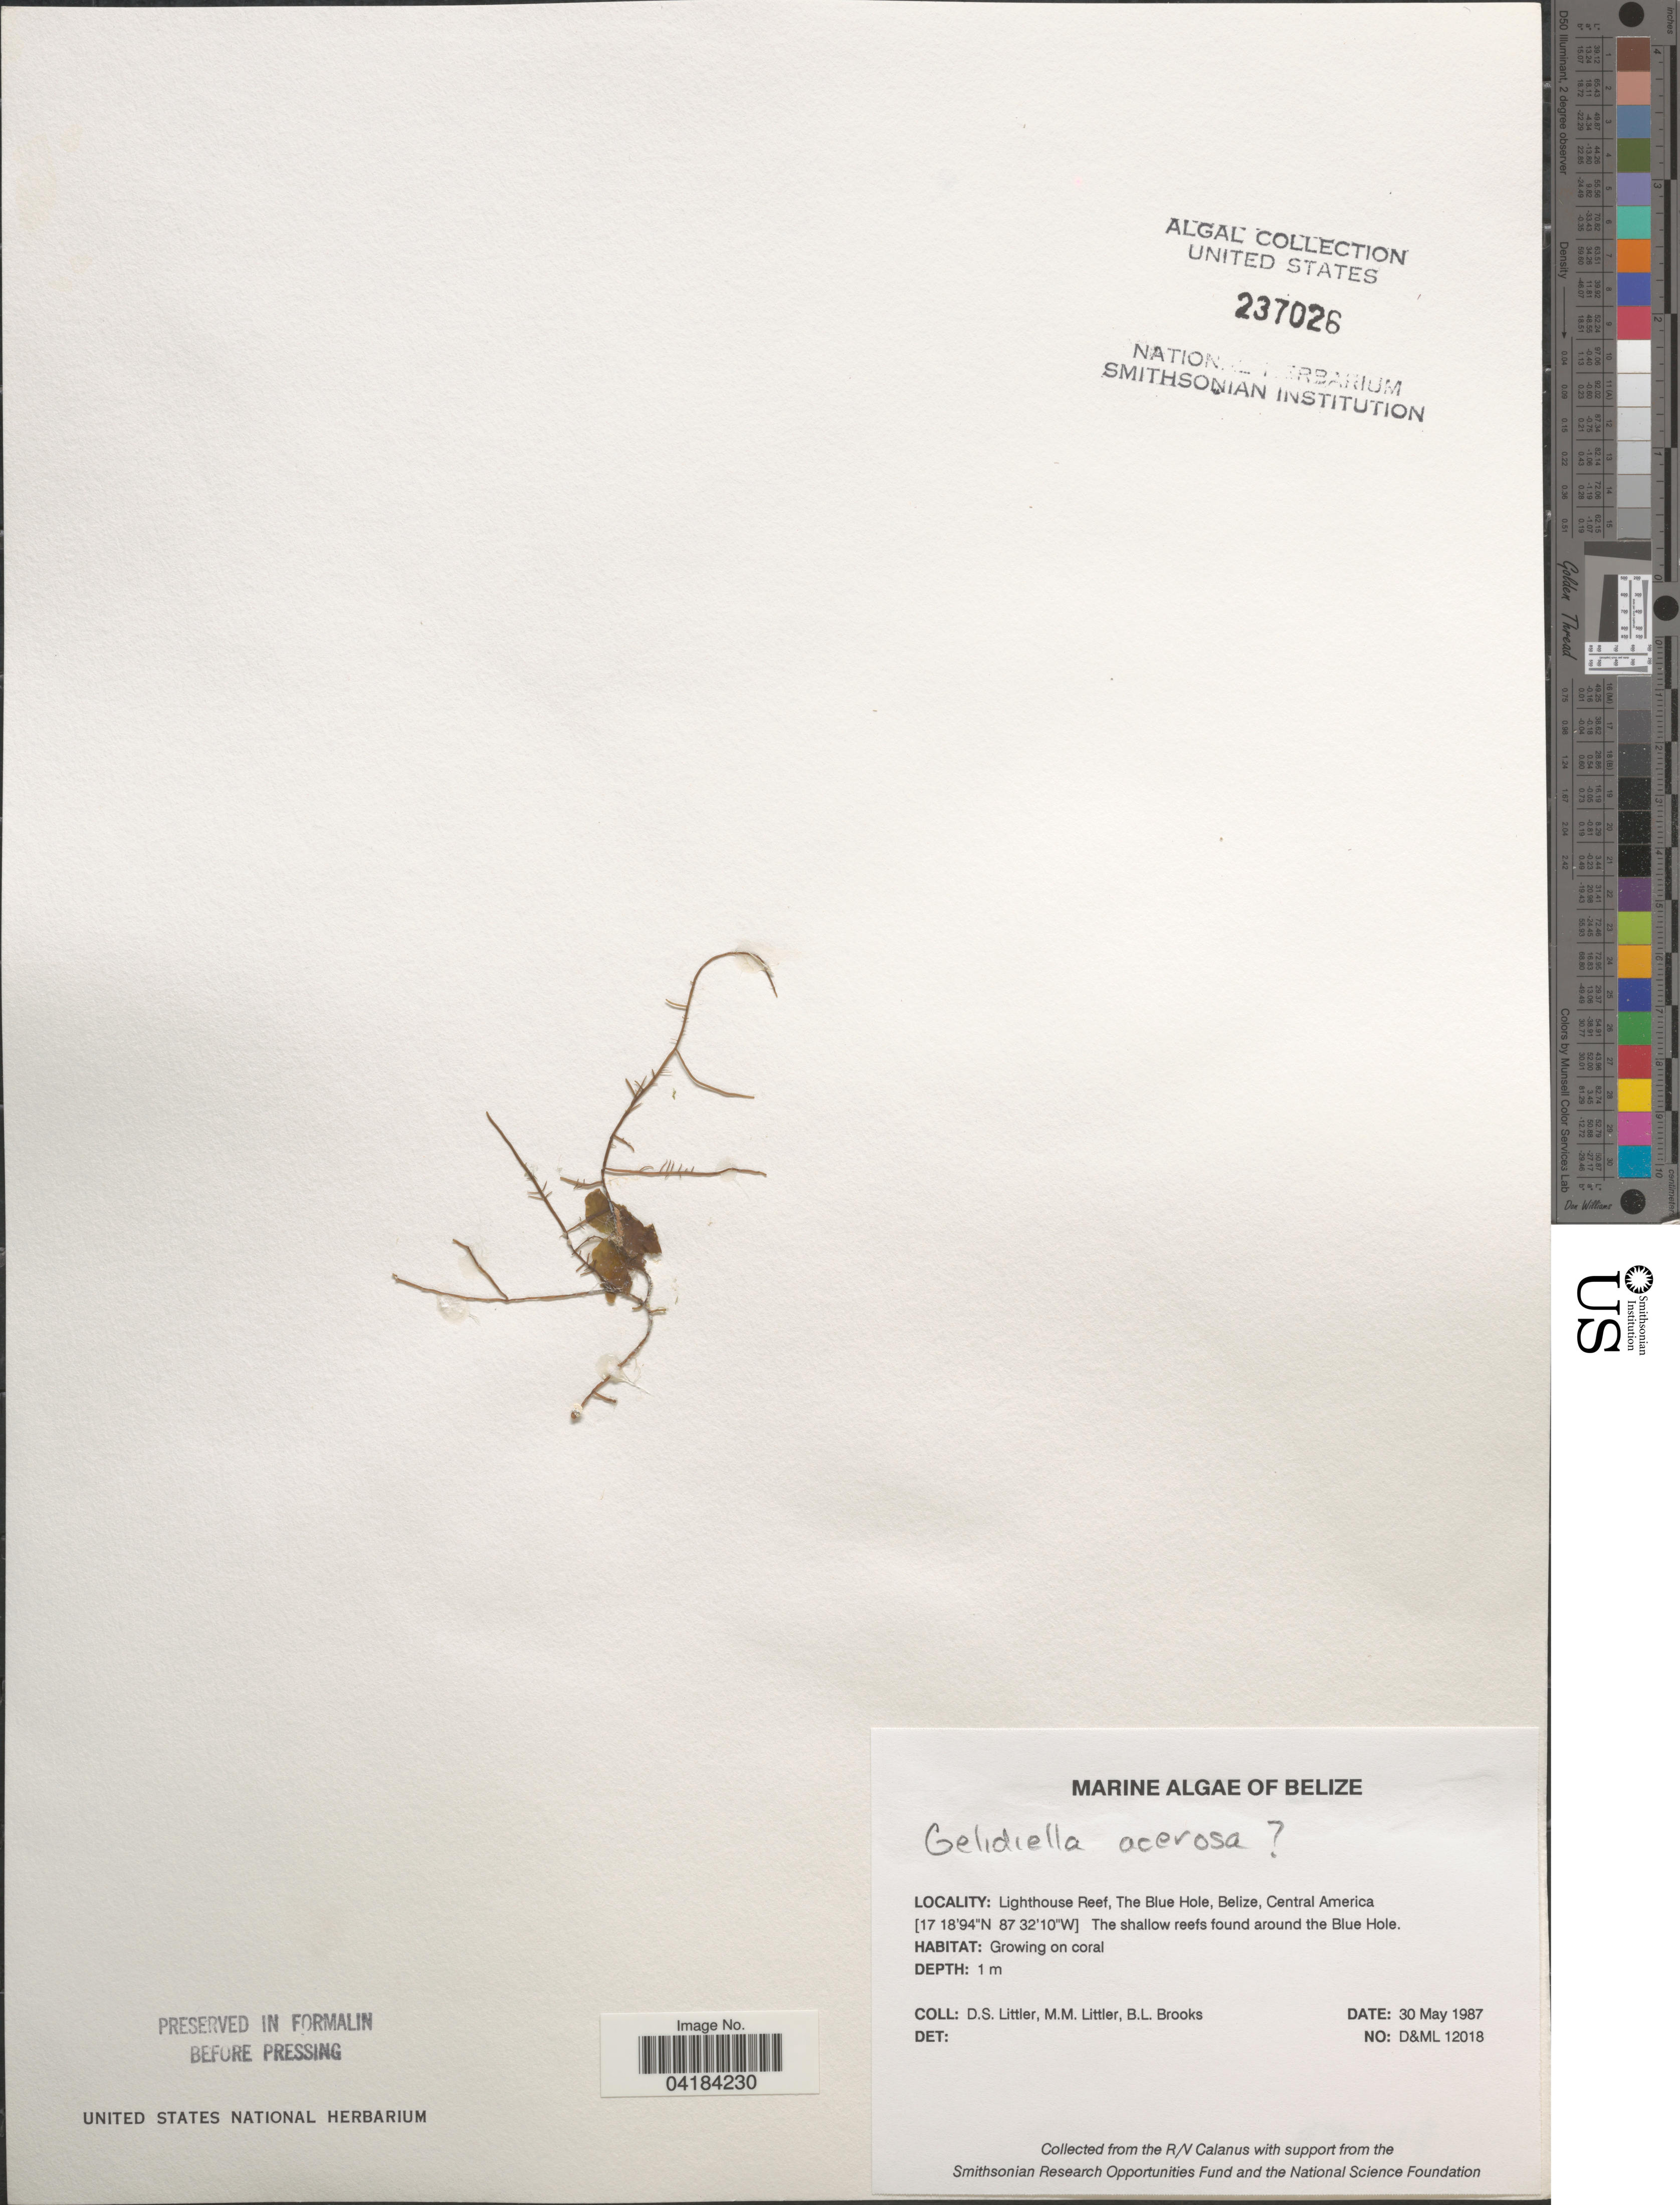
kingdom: Plantae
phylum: Rhodophyta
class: Florideophyceae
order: Gelidiales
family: Gelidiellaceae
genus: Gelidiella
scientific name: Gelidiella acerosa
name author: (Forssk.) Feldmann & G. Hamel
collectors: D. S. Littler & B. Brooks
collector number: D&ML12018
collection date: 1987-05-30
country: Belize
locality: Lighthouse Reef, The Blue Hole.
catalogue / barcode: US 237026